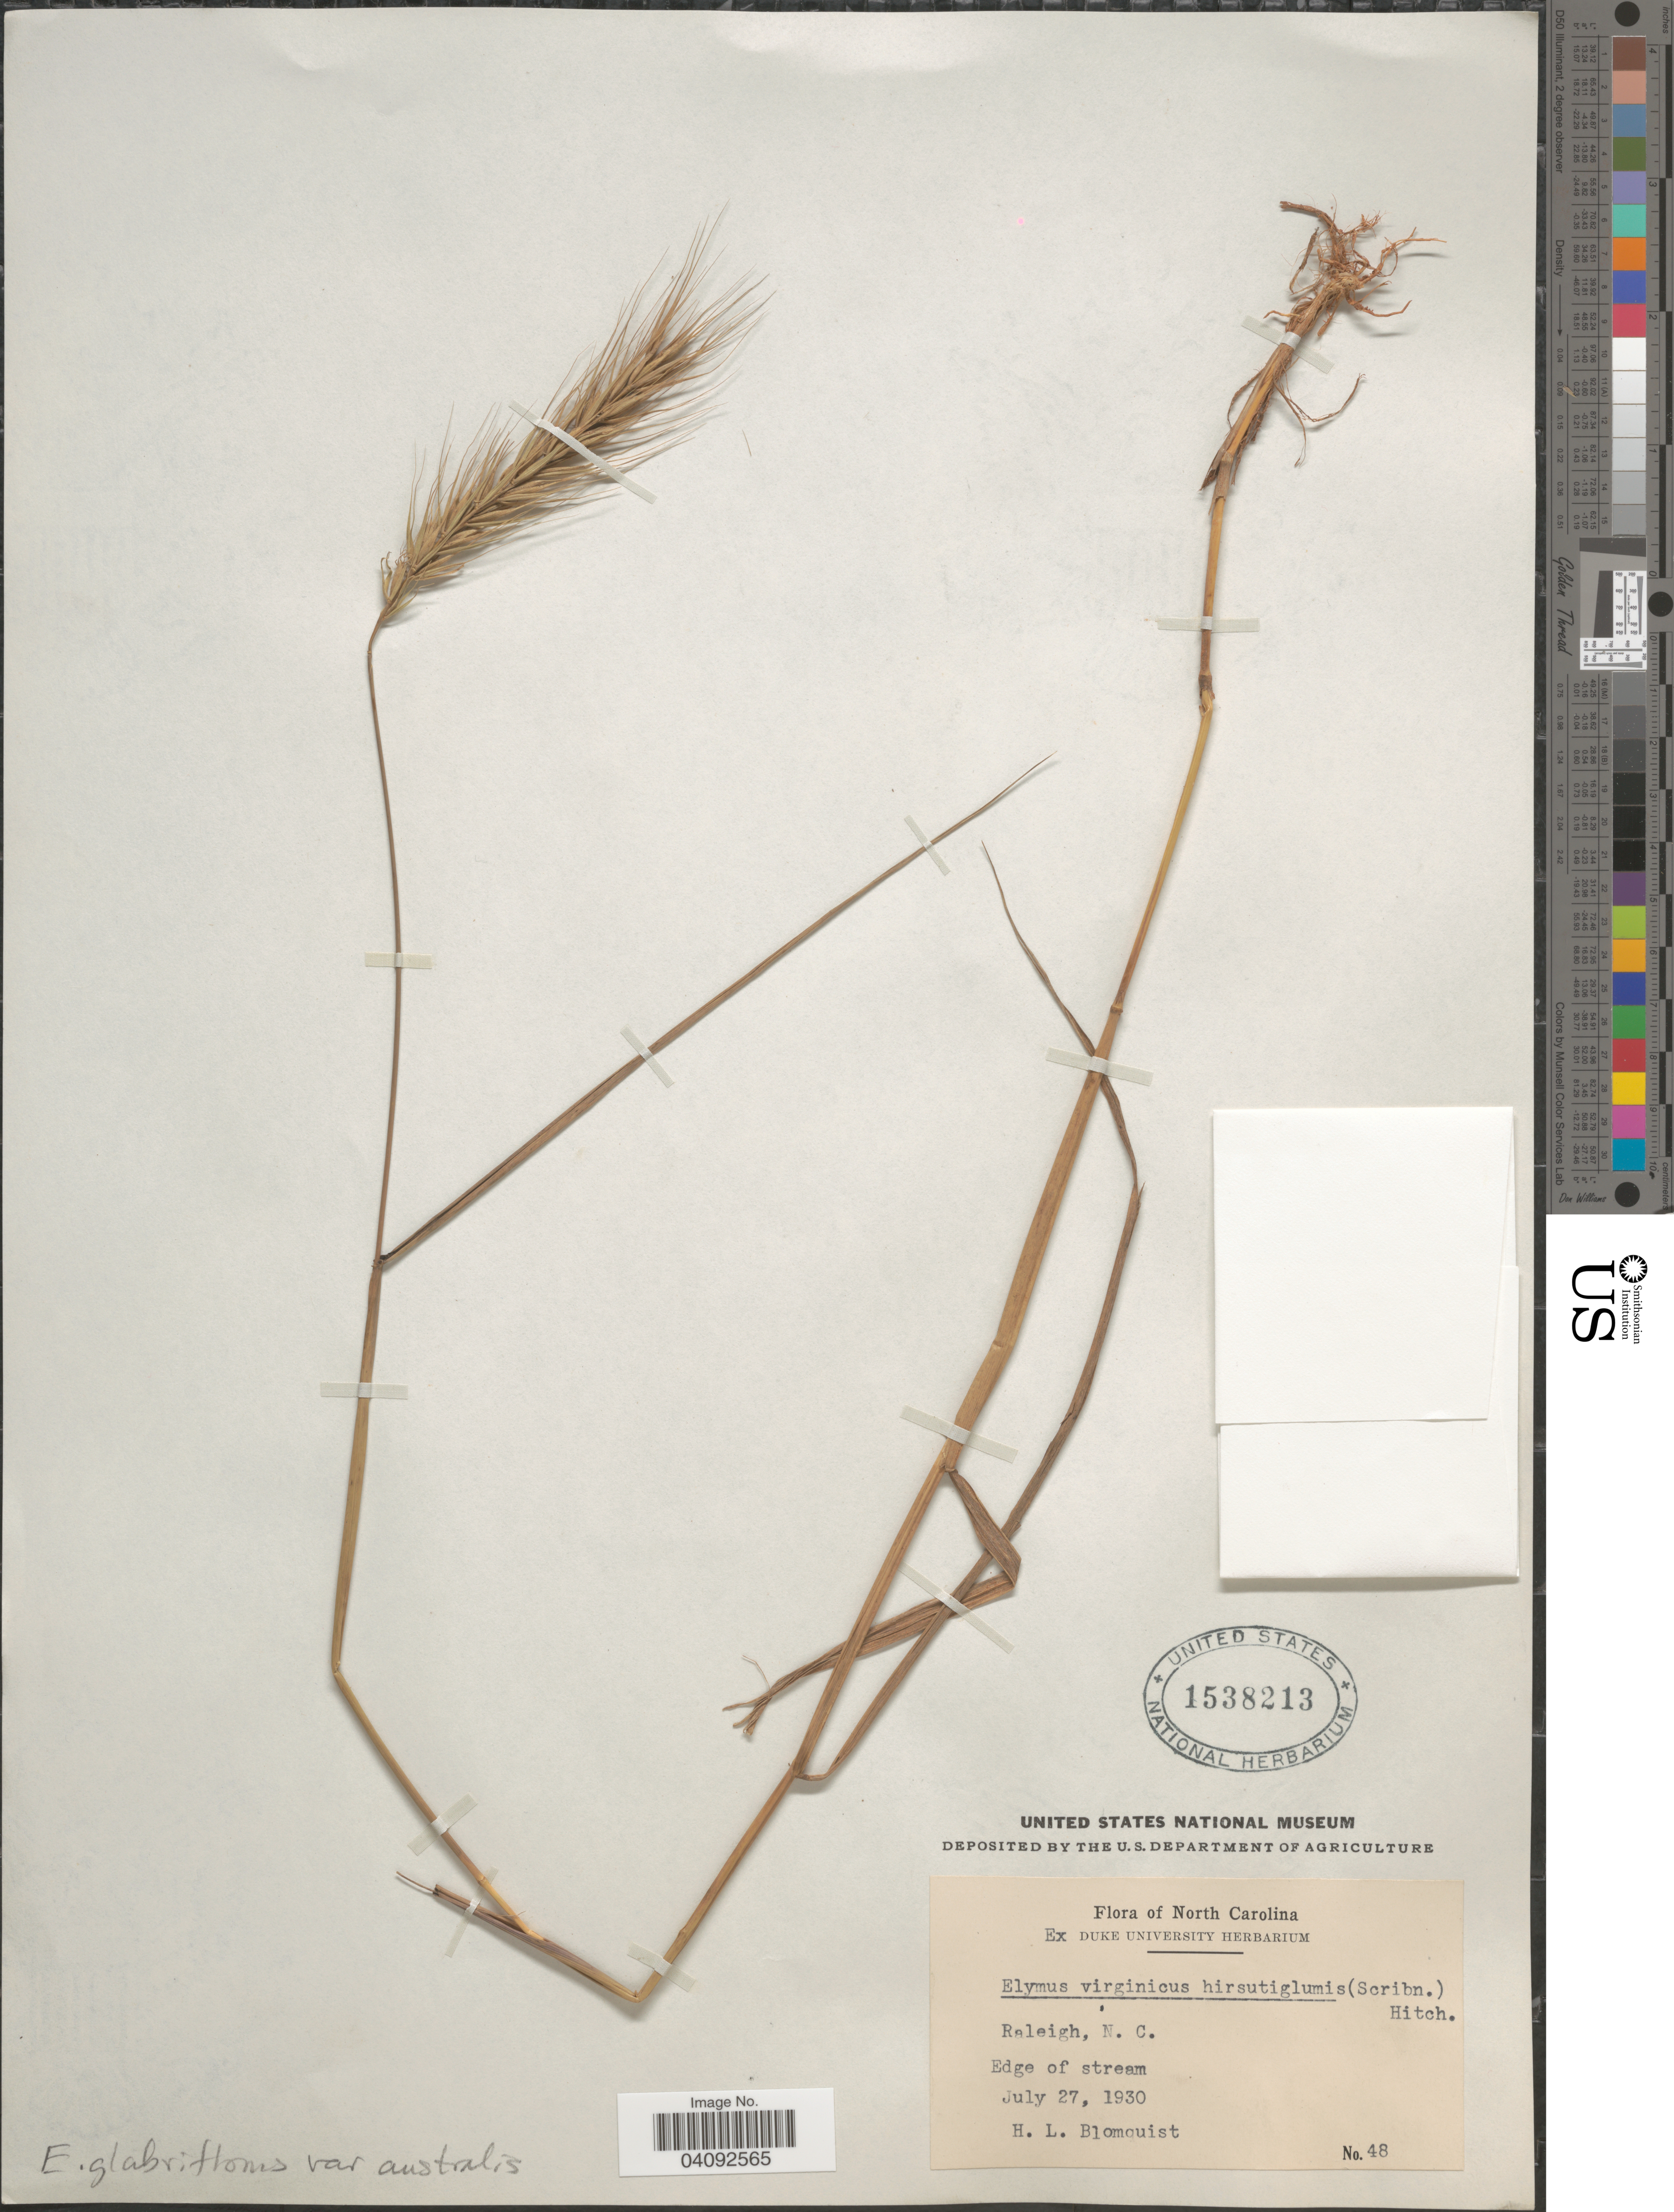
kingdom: Plantae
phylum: Tracheophyta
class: Liliopsida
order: Poales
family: Poaceae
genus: Elymus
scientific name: Elymus glabriflorus var. australis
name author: (Scribn. & C.R. Ball) J.J.N. Campb.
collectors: H. Blomquist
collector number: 48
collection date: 1930-07-27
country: United States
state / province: North Carolina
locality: Raleigh.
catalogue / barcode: US 1538213